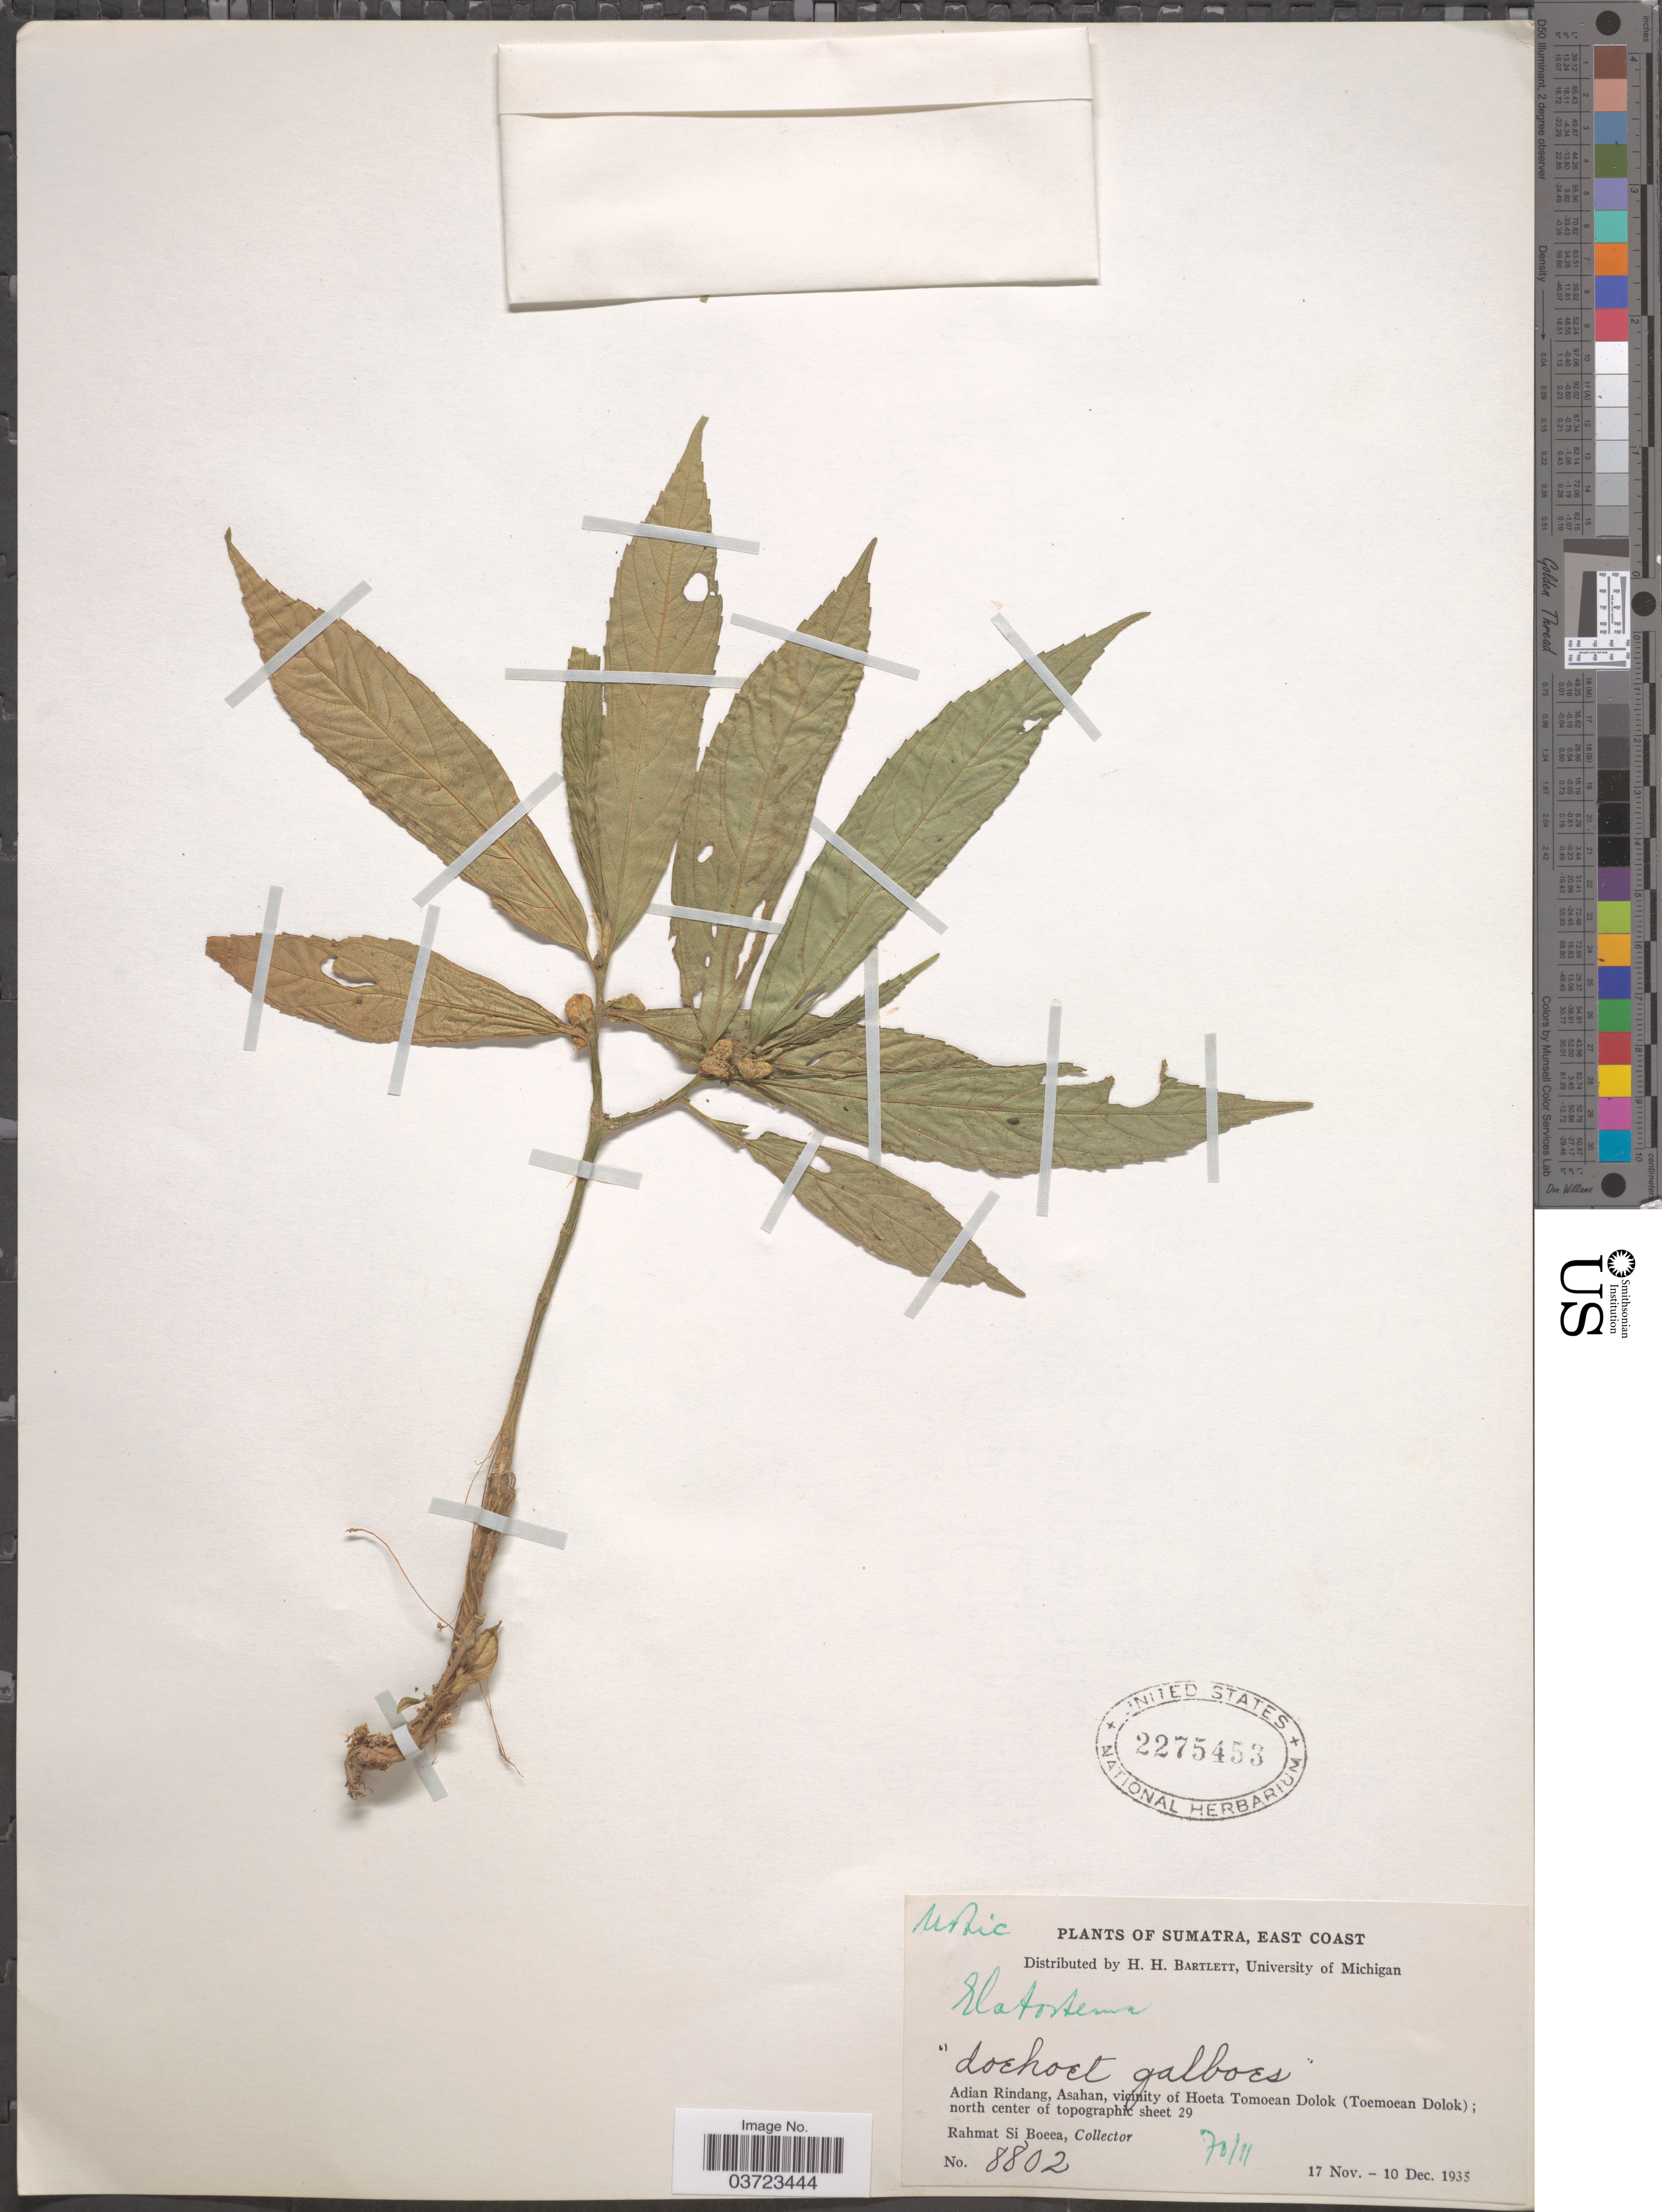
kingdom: Plantae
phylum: Tracheophyta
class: Magnoliopsida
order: Rosales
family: Urticaceae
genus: Elatostema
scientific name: Elatostema sp.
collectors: Rahmat Si Boeea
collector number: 8802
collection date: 1935-11-17/1935-12-10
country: Indonesia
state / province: Sumatra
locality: East Coast. Adian Rindang, Asahan, vicinity of Hoeta Tomoean Dolok (Toemoean Dolok); north center of topographic sheet 29.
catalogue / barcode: US 2275453